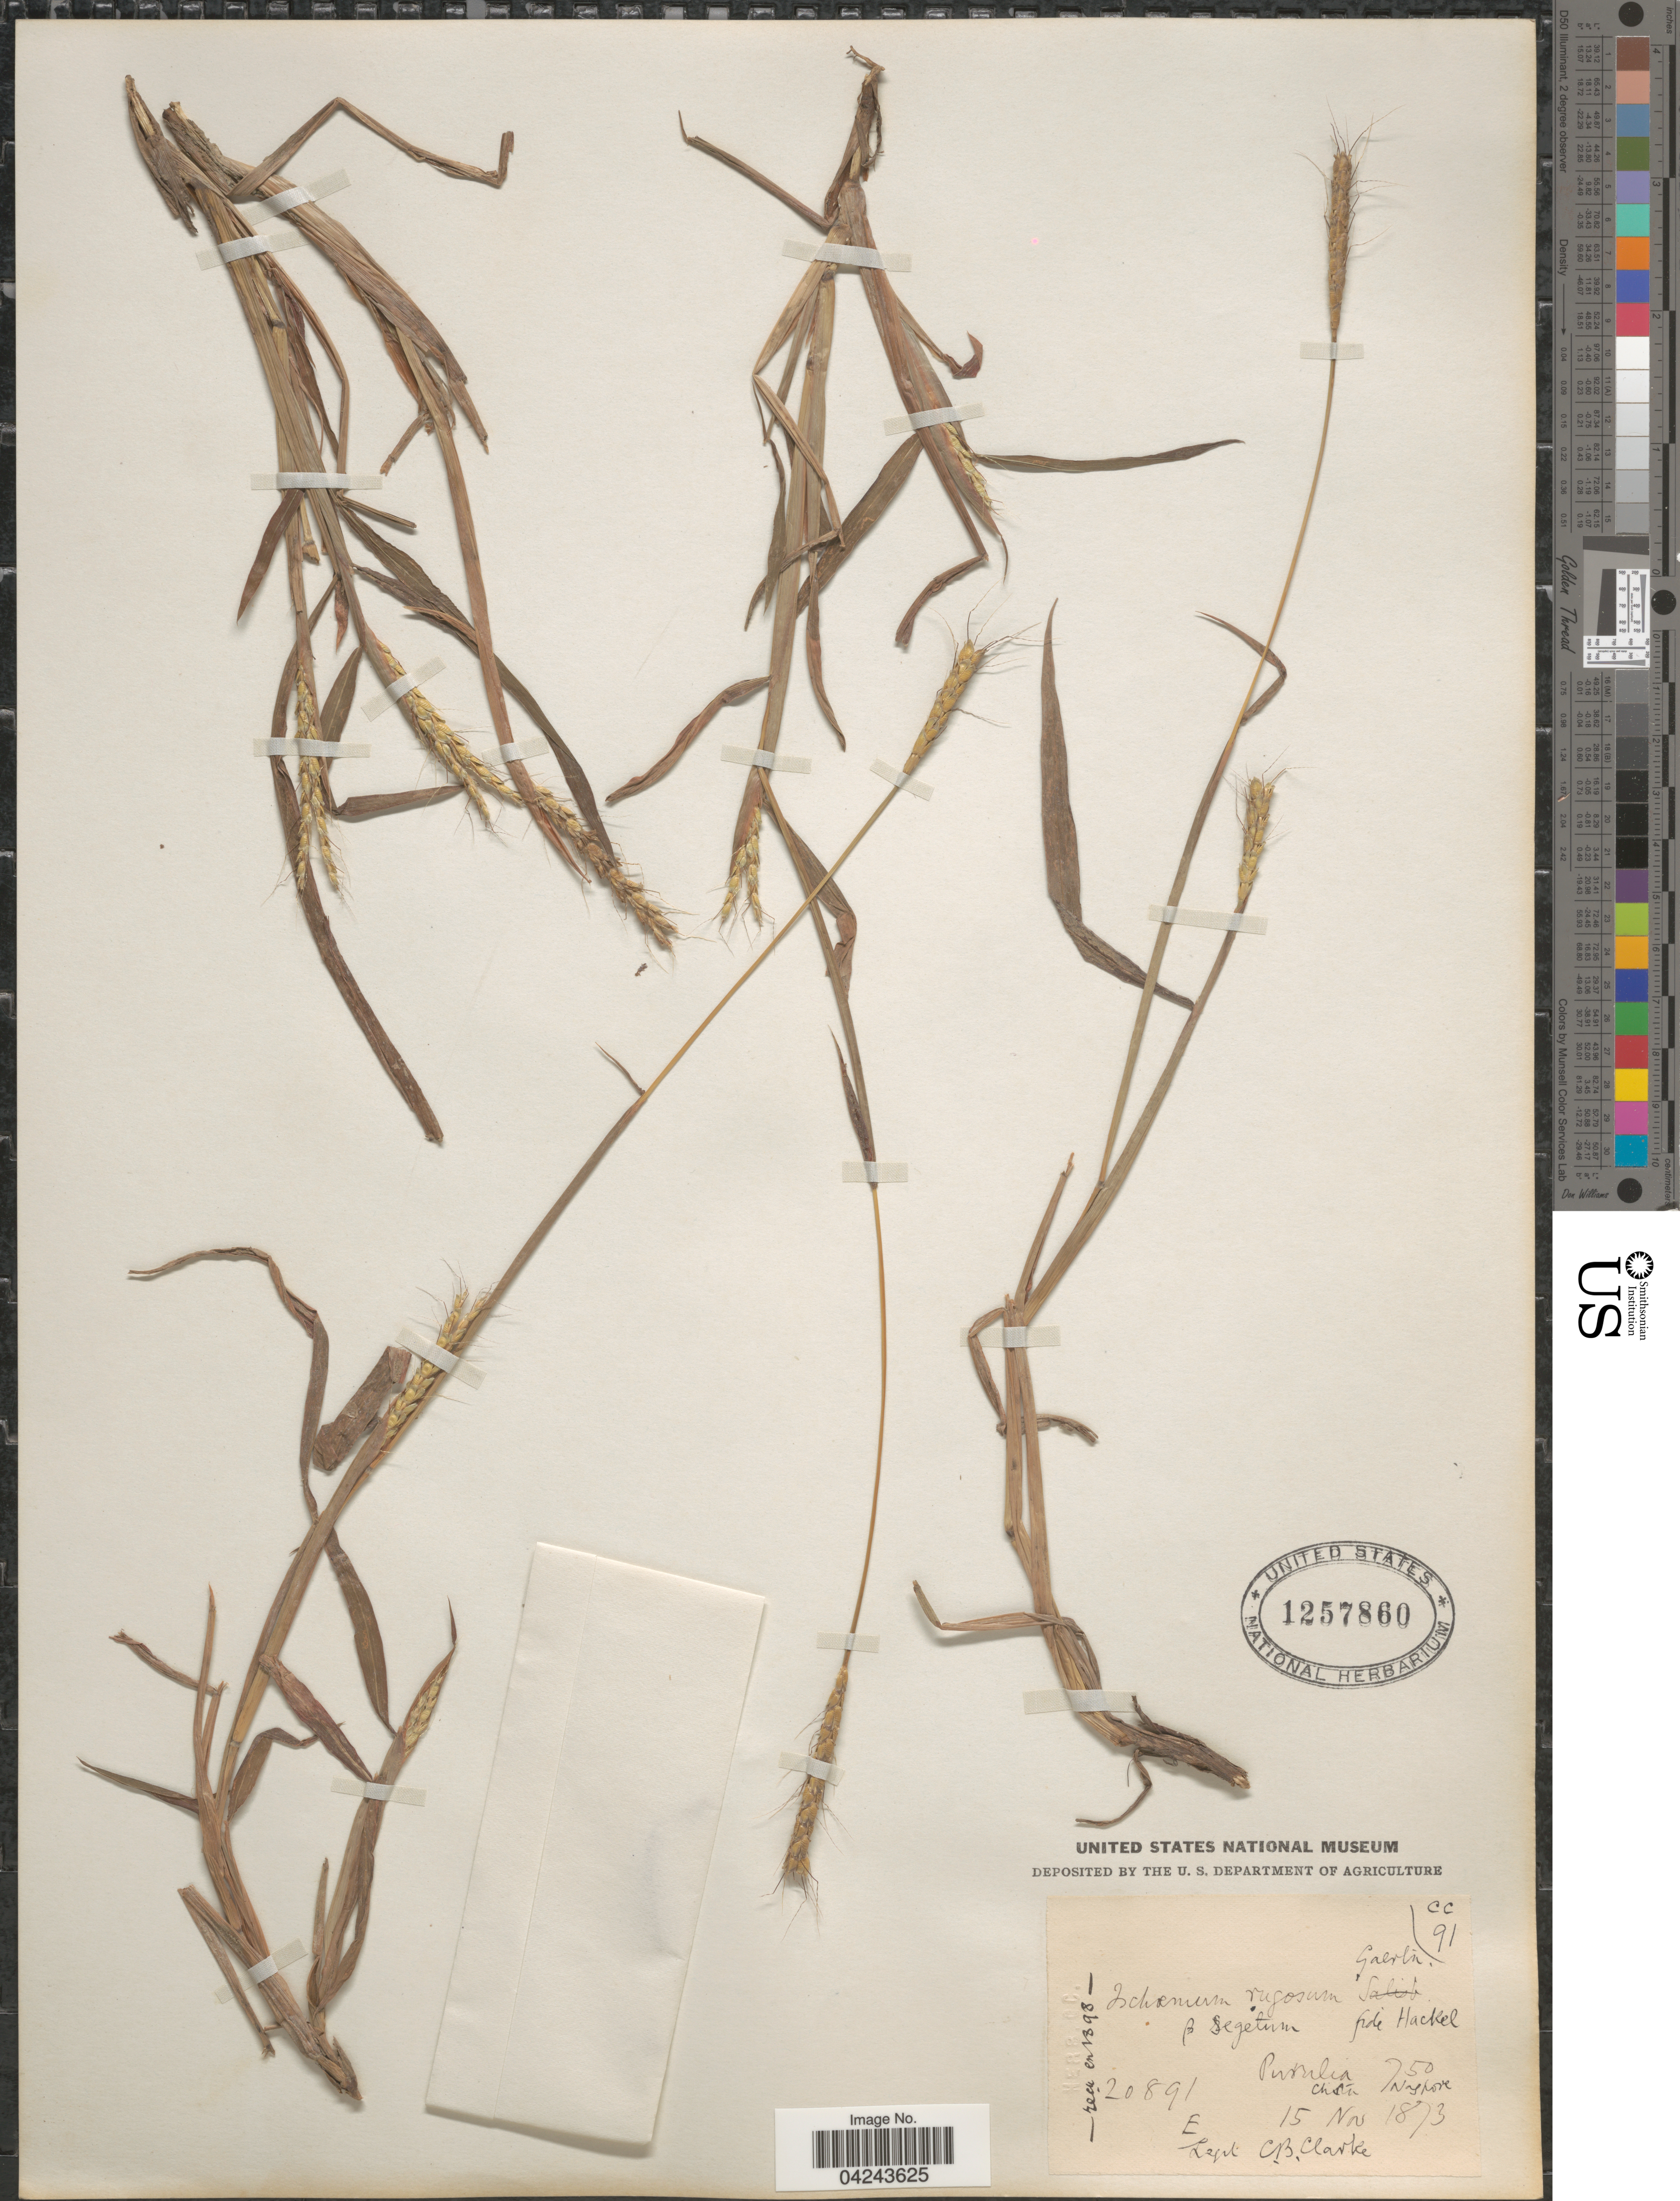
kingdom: Plantae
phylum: Tracheophyta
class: Liliopsida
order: Poales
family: Poaceae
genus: Ischaemum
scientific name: Ischaemum rugosum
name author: Salisb.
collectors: C. B. Clarke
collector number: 20891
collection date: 1873-11-15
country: India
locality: Purulia. Chota Nagpore.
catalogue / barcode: US 1257860